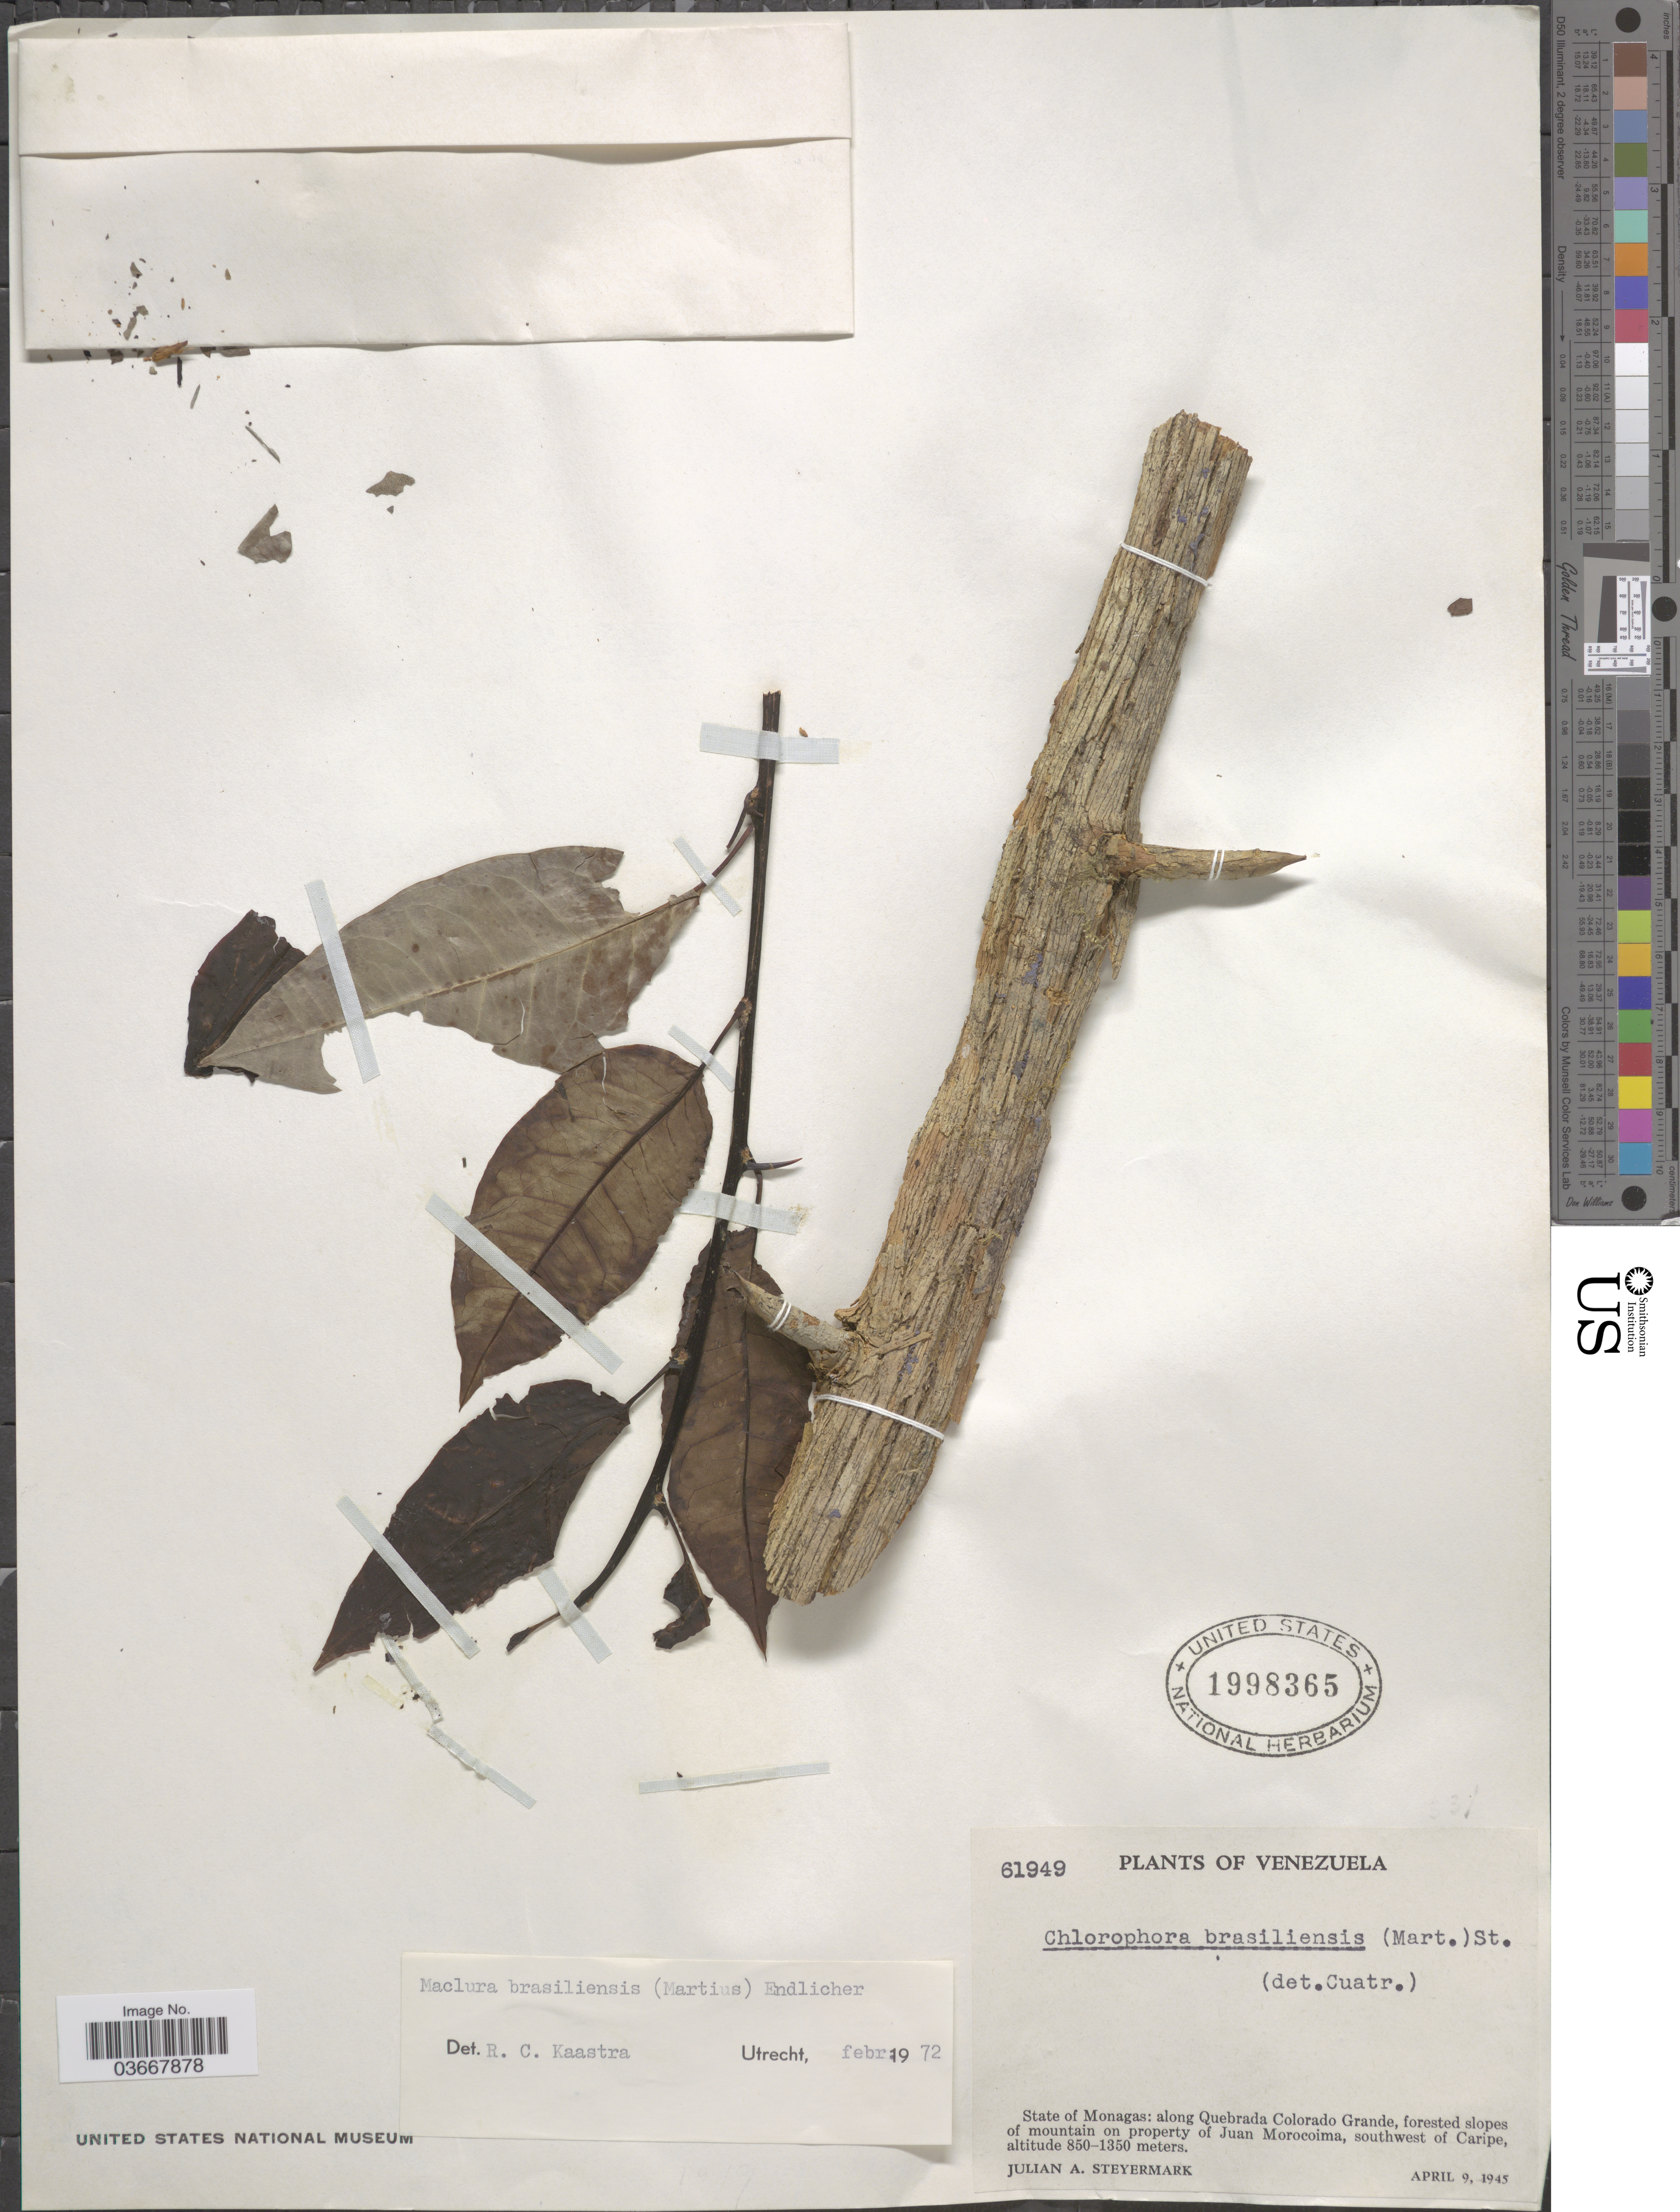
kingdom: Plantae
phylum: Tracheophyta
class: Magnoliopsida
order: Rosales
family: Moraceae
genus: Maclura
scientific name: Maclura brasiliensis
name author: Endl.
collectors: J. Steyermark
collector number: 61949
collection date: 1945-04-09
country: Venezuela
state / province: Monagas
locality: Along Quebrada Colorado Grande, forested slopes of mountain on property of Juan Morocoima, southwest of Caripe.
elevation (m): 850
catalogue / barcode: US 1998365